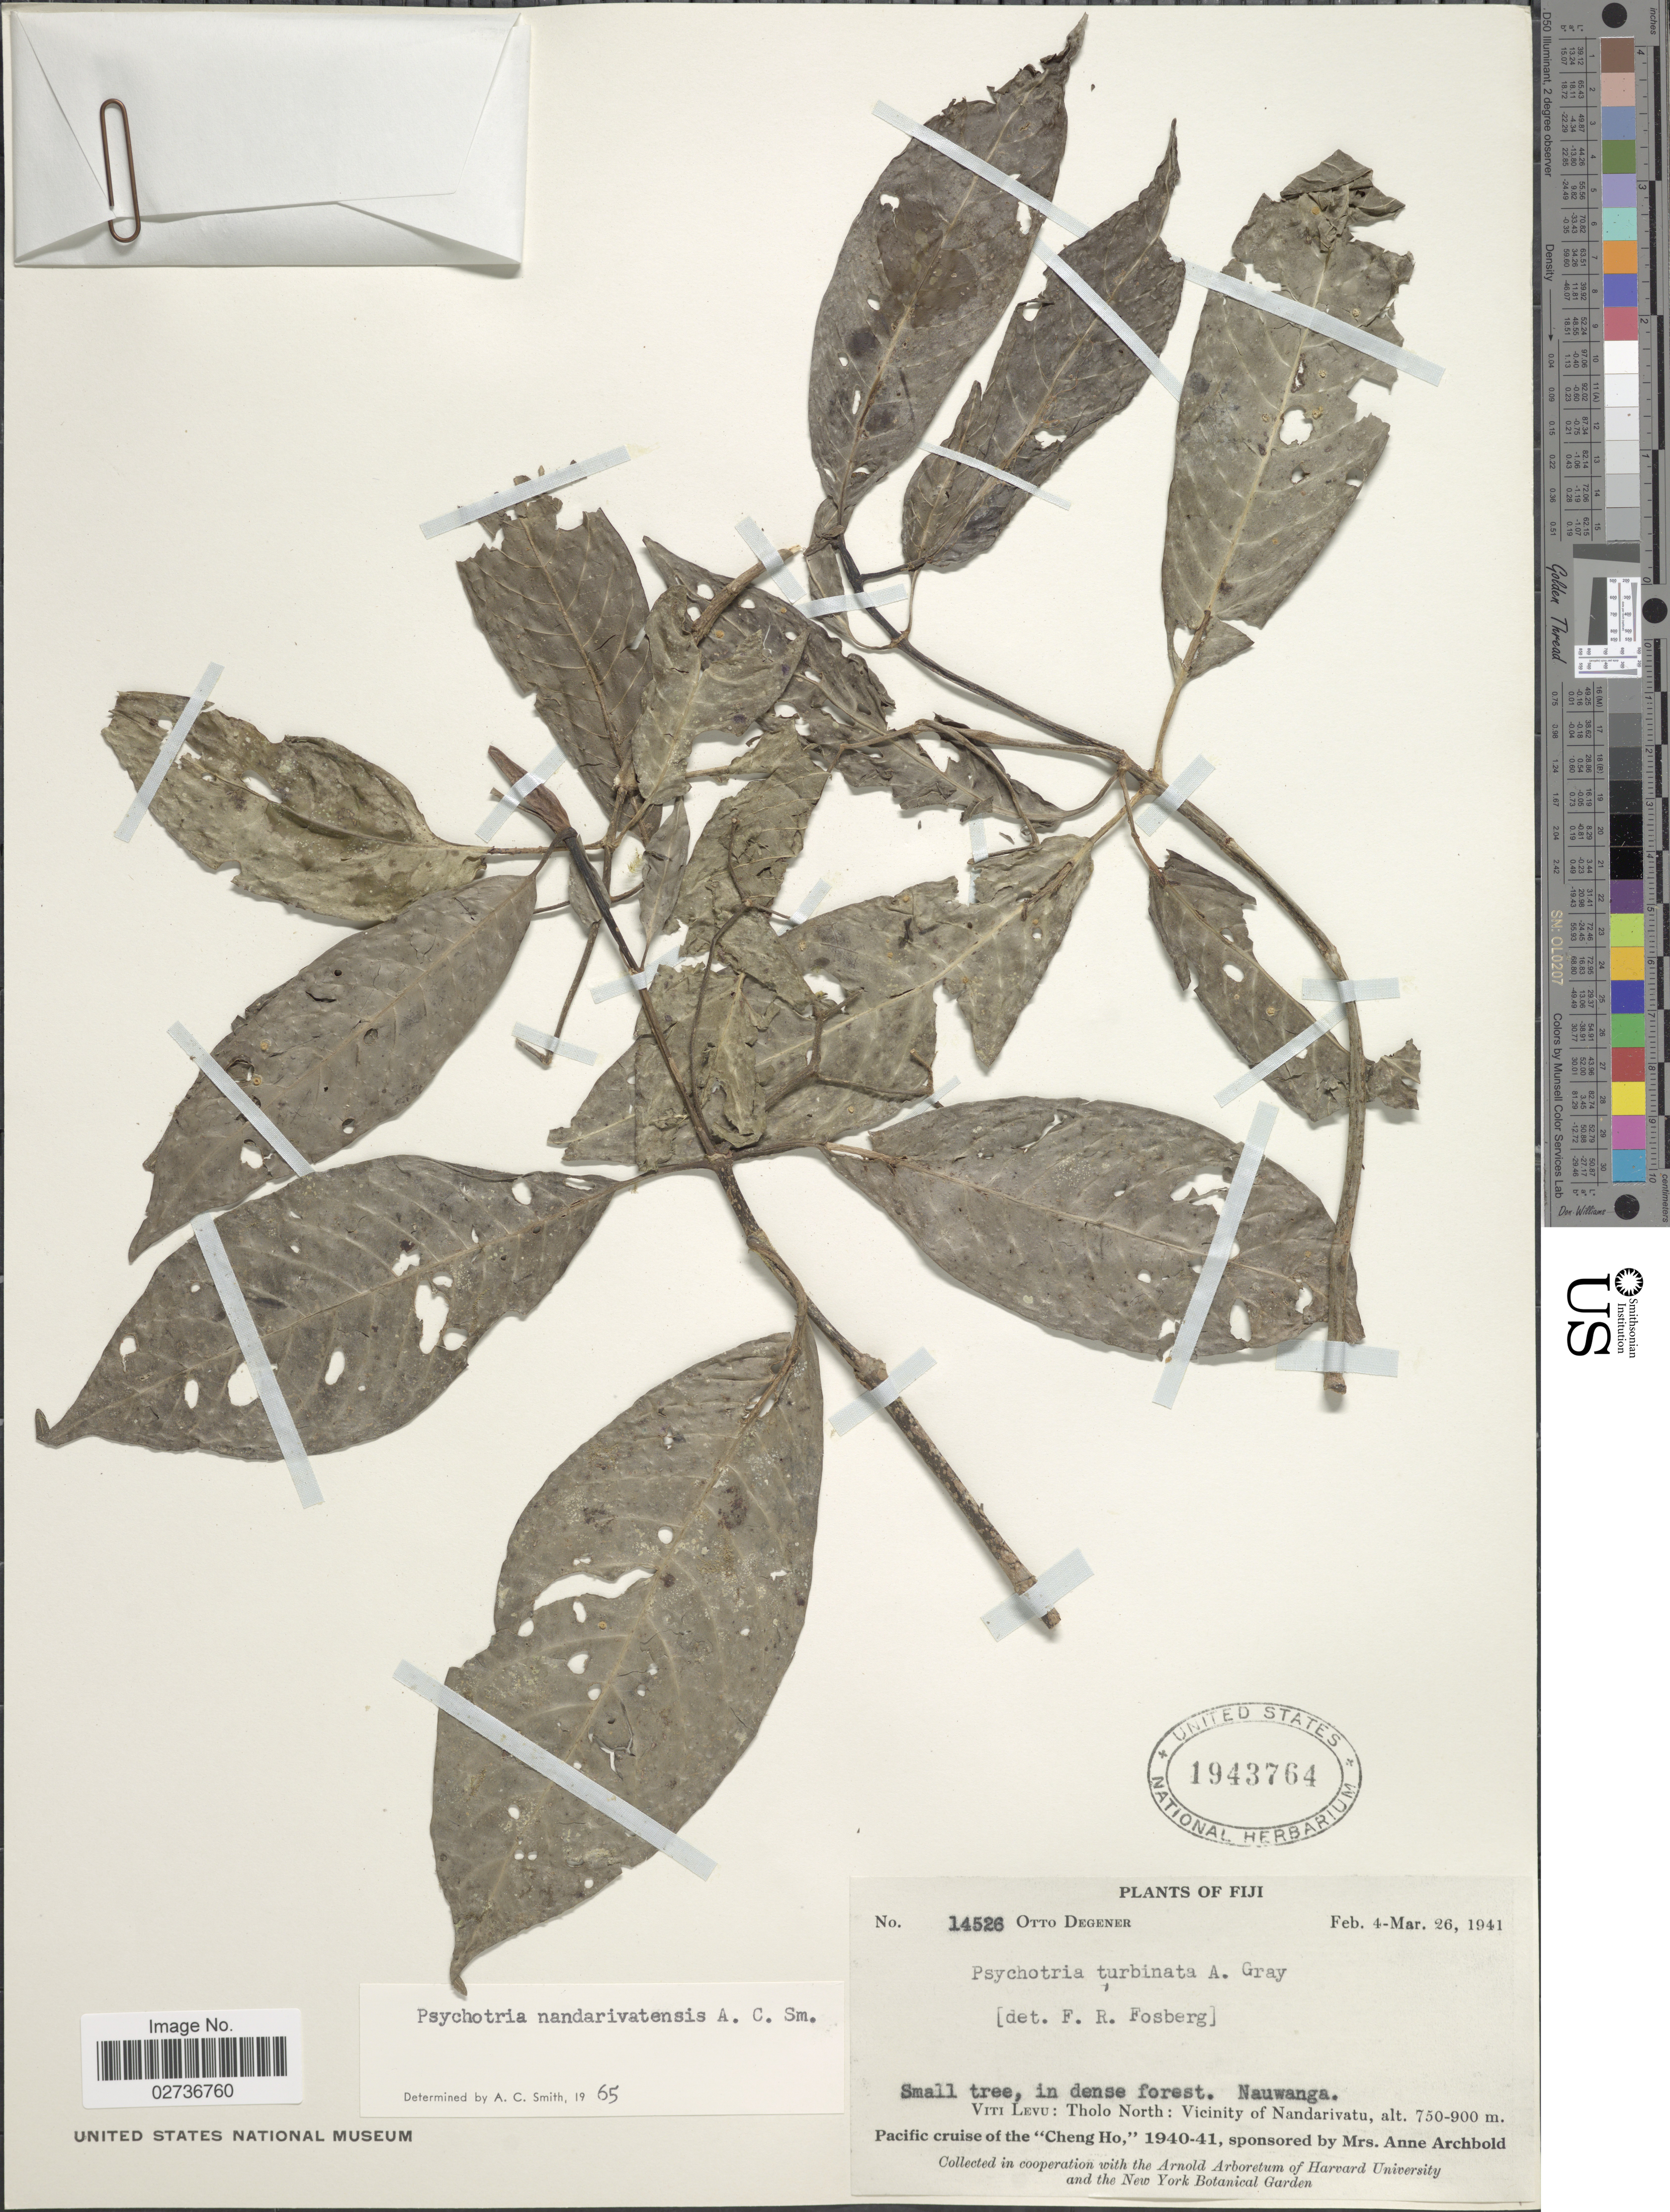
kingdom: Plantae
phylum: Tracheophyta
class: Magnoliopsida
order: Gentianales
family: Rubiaceae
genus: Psychotria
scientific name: Psychotria nandarivatensis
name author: A.C. Sm.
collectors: O. Degener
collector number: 14526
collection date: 1941-02-04/1941-03-26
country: Fiji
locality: Viti Levu: Tholo North: Vicinity of Nandarivatu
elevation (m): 750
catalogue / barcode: US 1943764